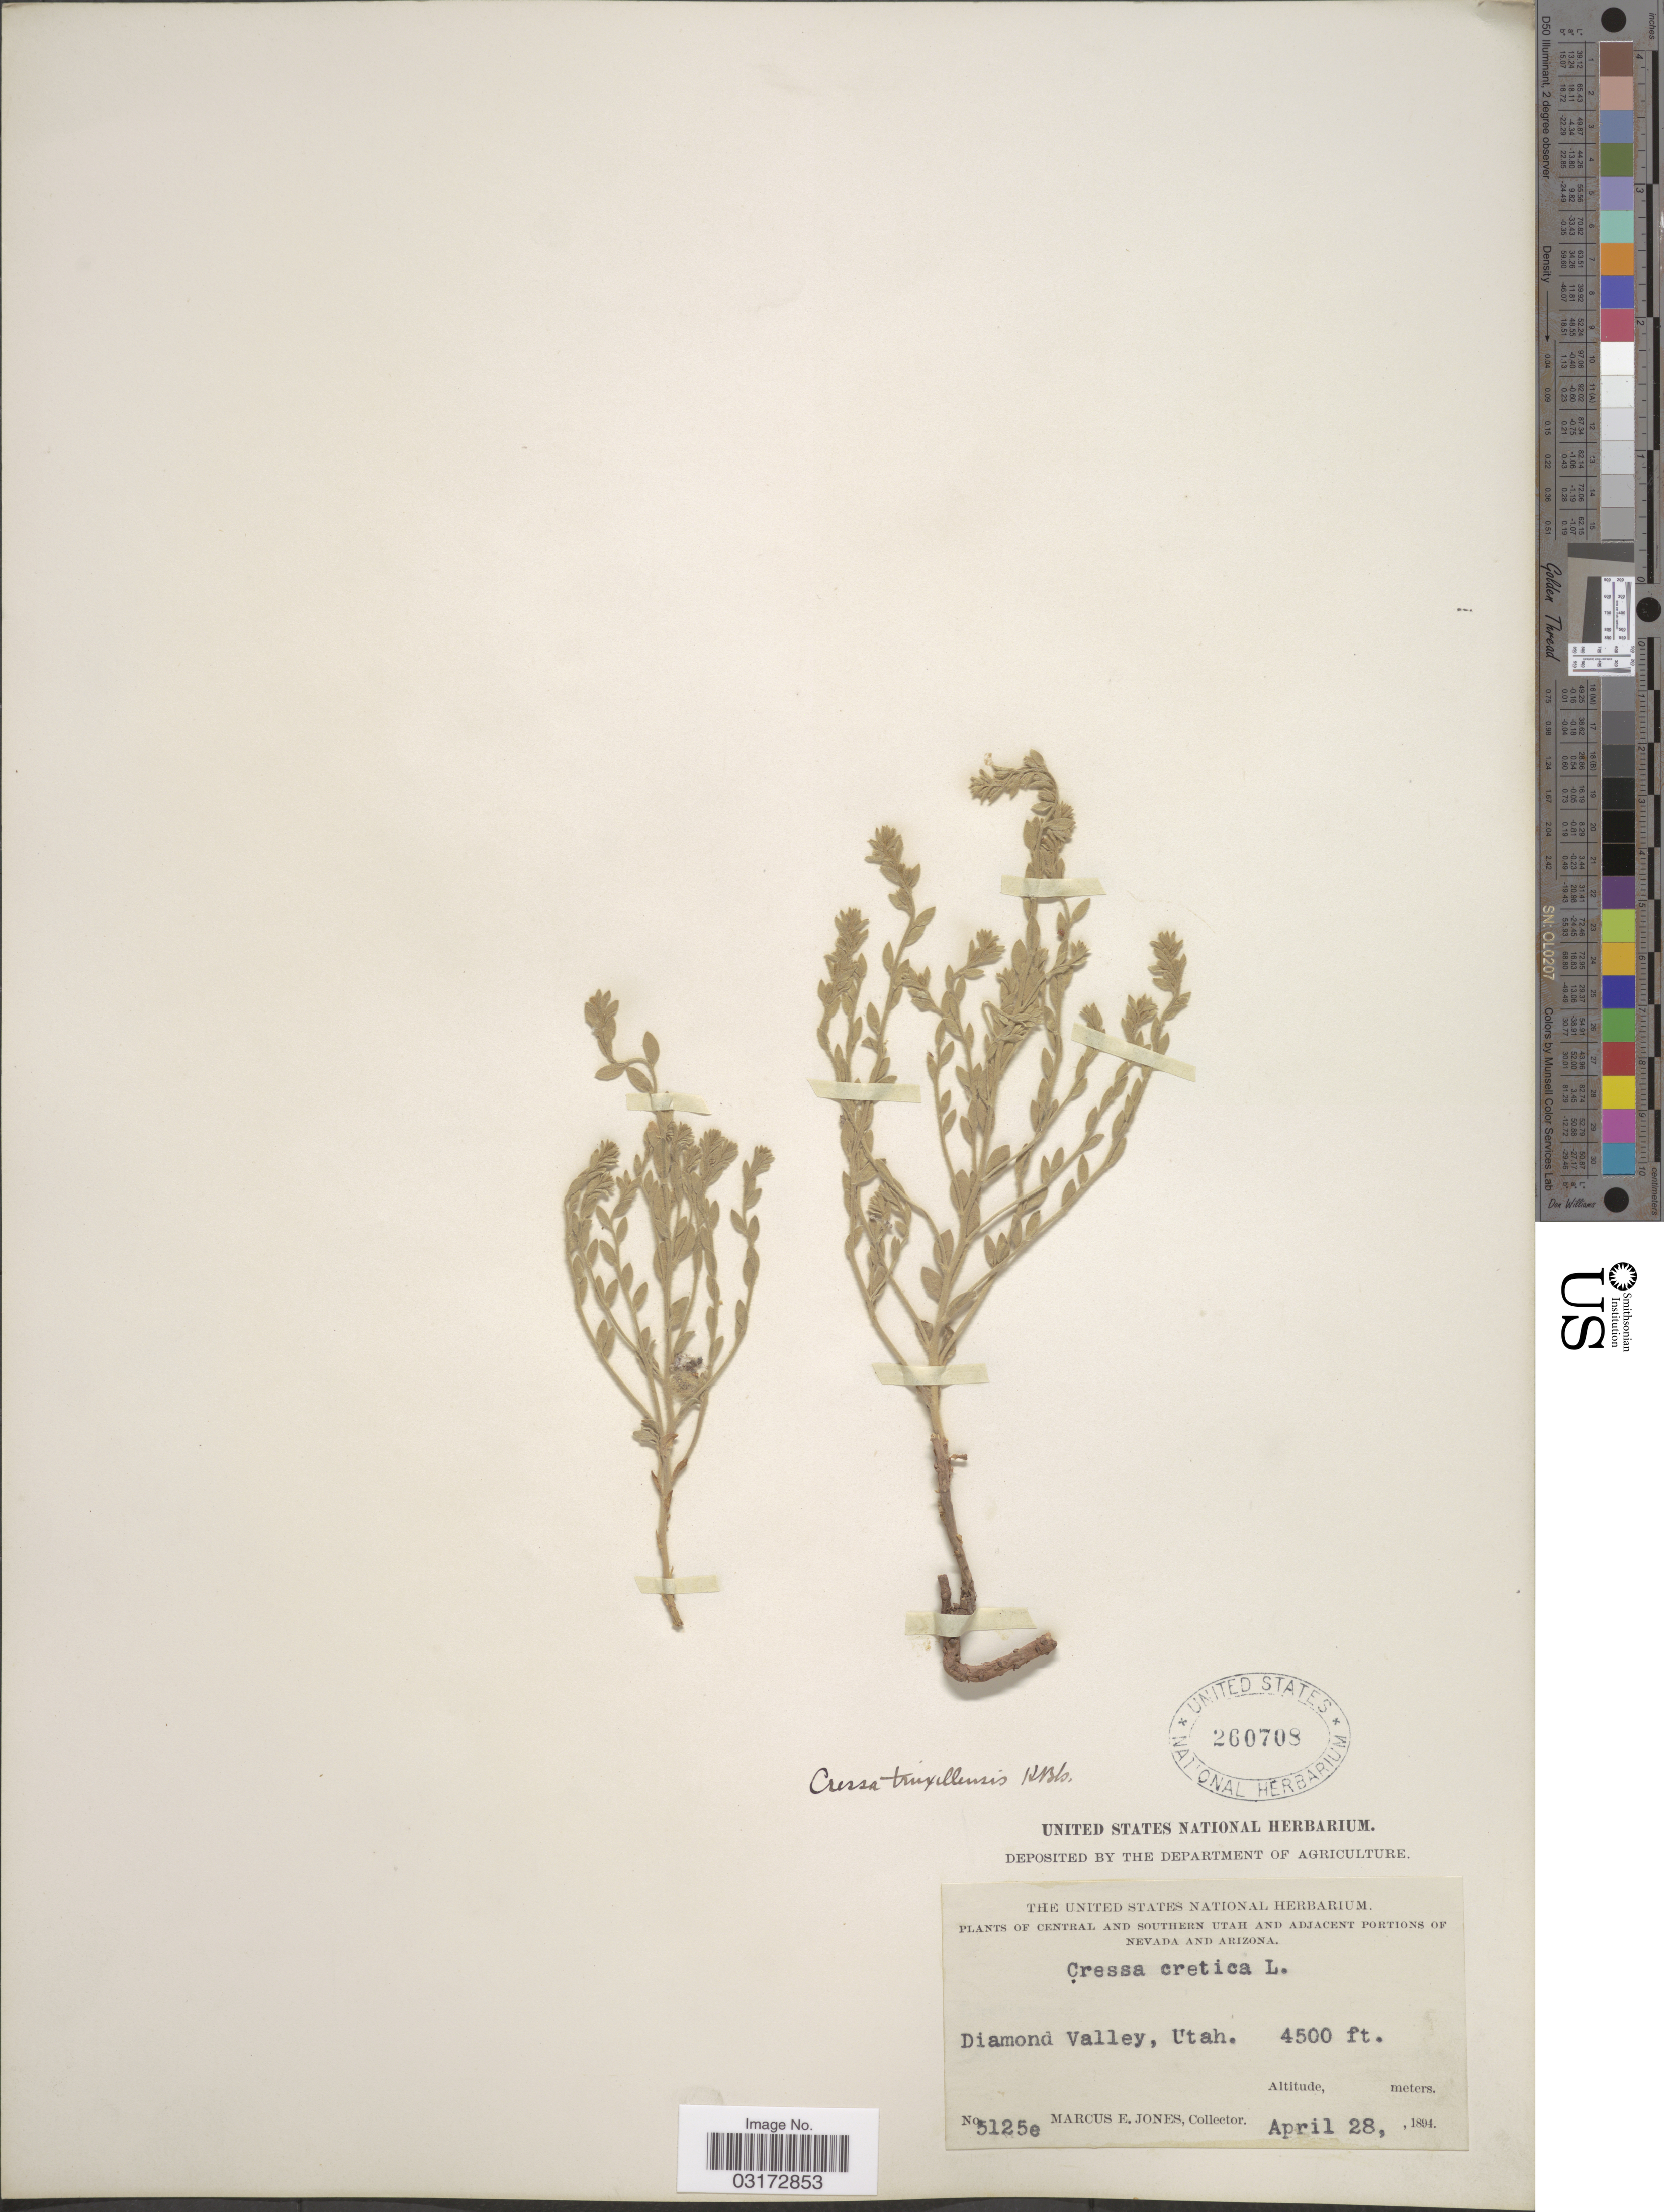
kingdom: Plantae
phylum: Tracheophyta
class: Magnoliopsida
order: Solanales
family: Convolvulaceae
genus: Cressa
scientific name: Cressa truxillensis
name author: Kunth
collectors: M. E. Jones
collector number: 5125e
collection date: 1894-04-28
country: United States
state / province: Utah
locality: Central and Southern Utah, Diamond Valley.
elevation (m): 1372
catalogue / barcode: US 260708